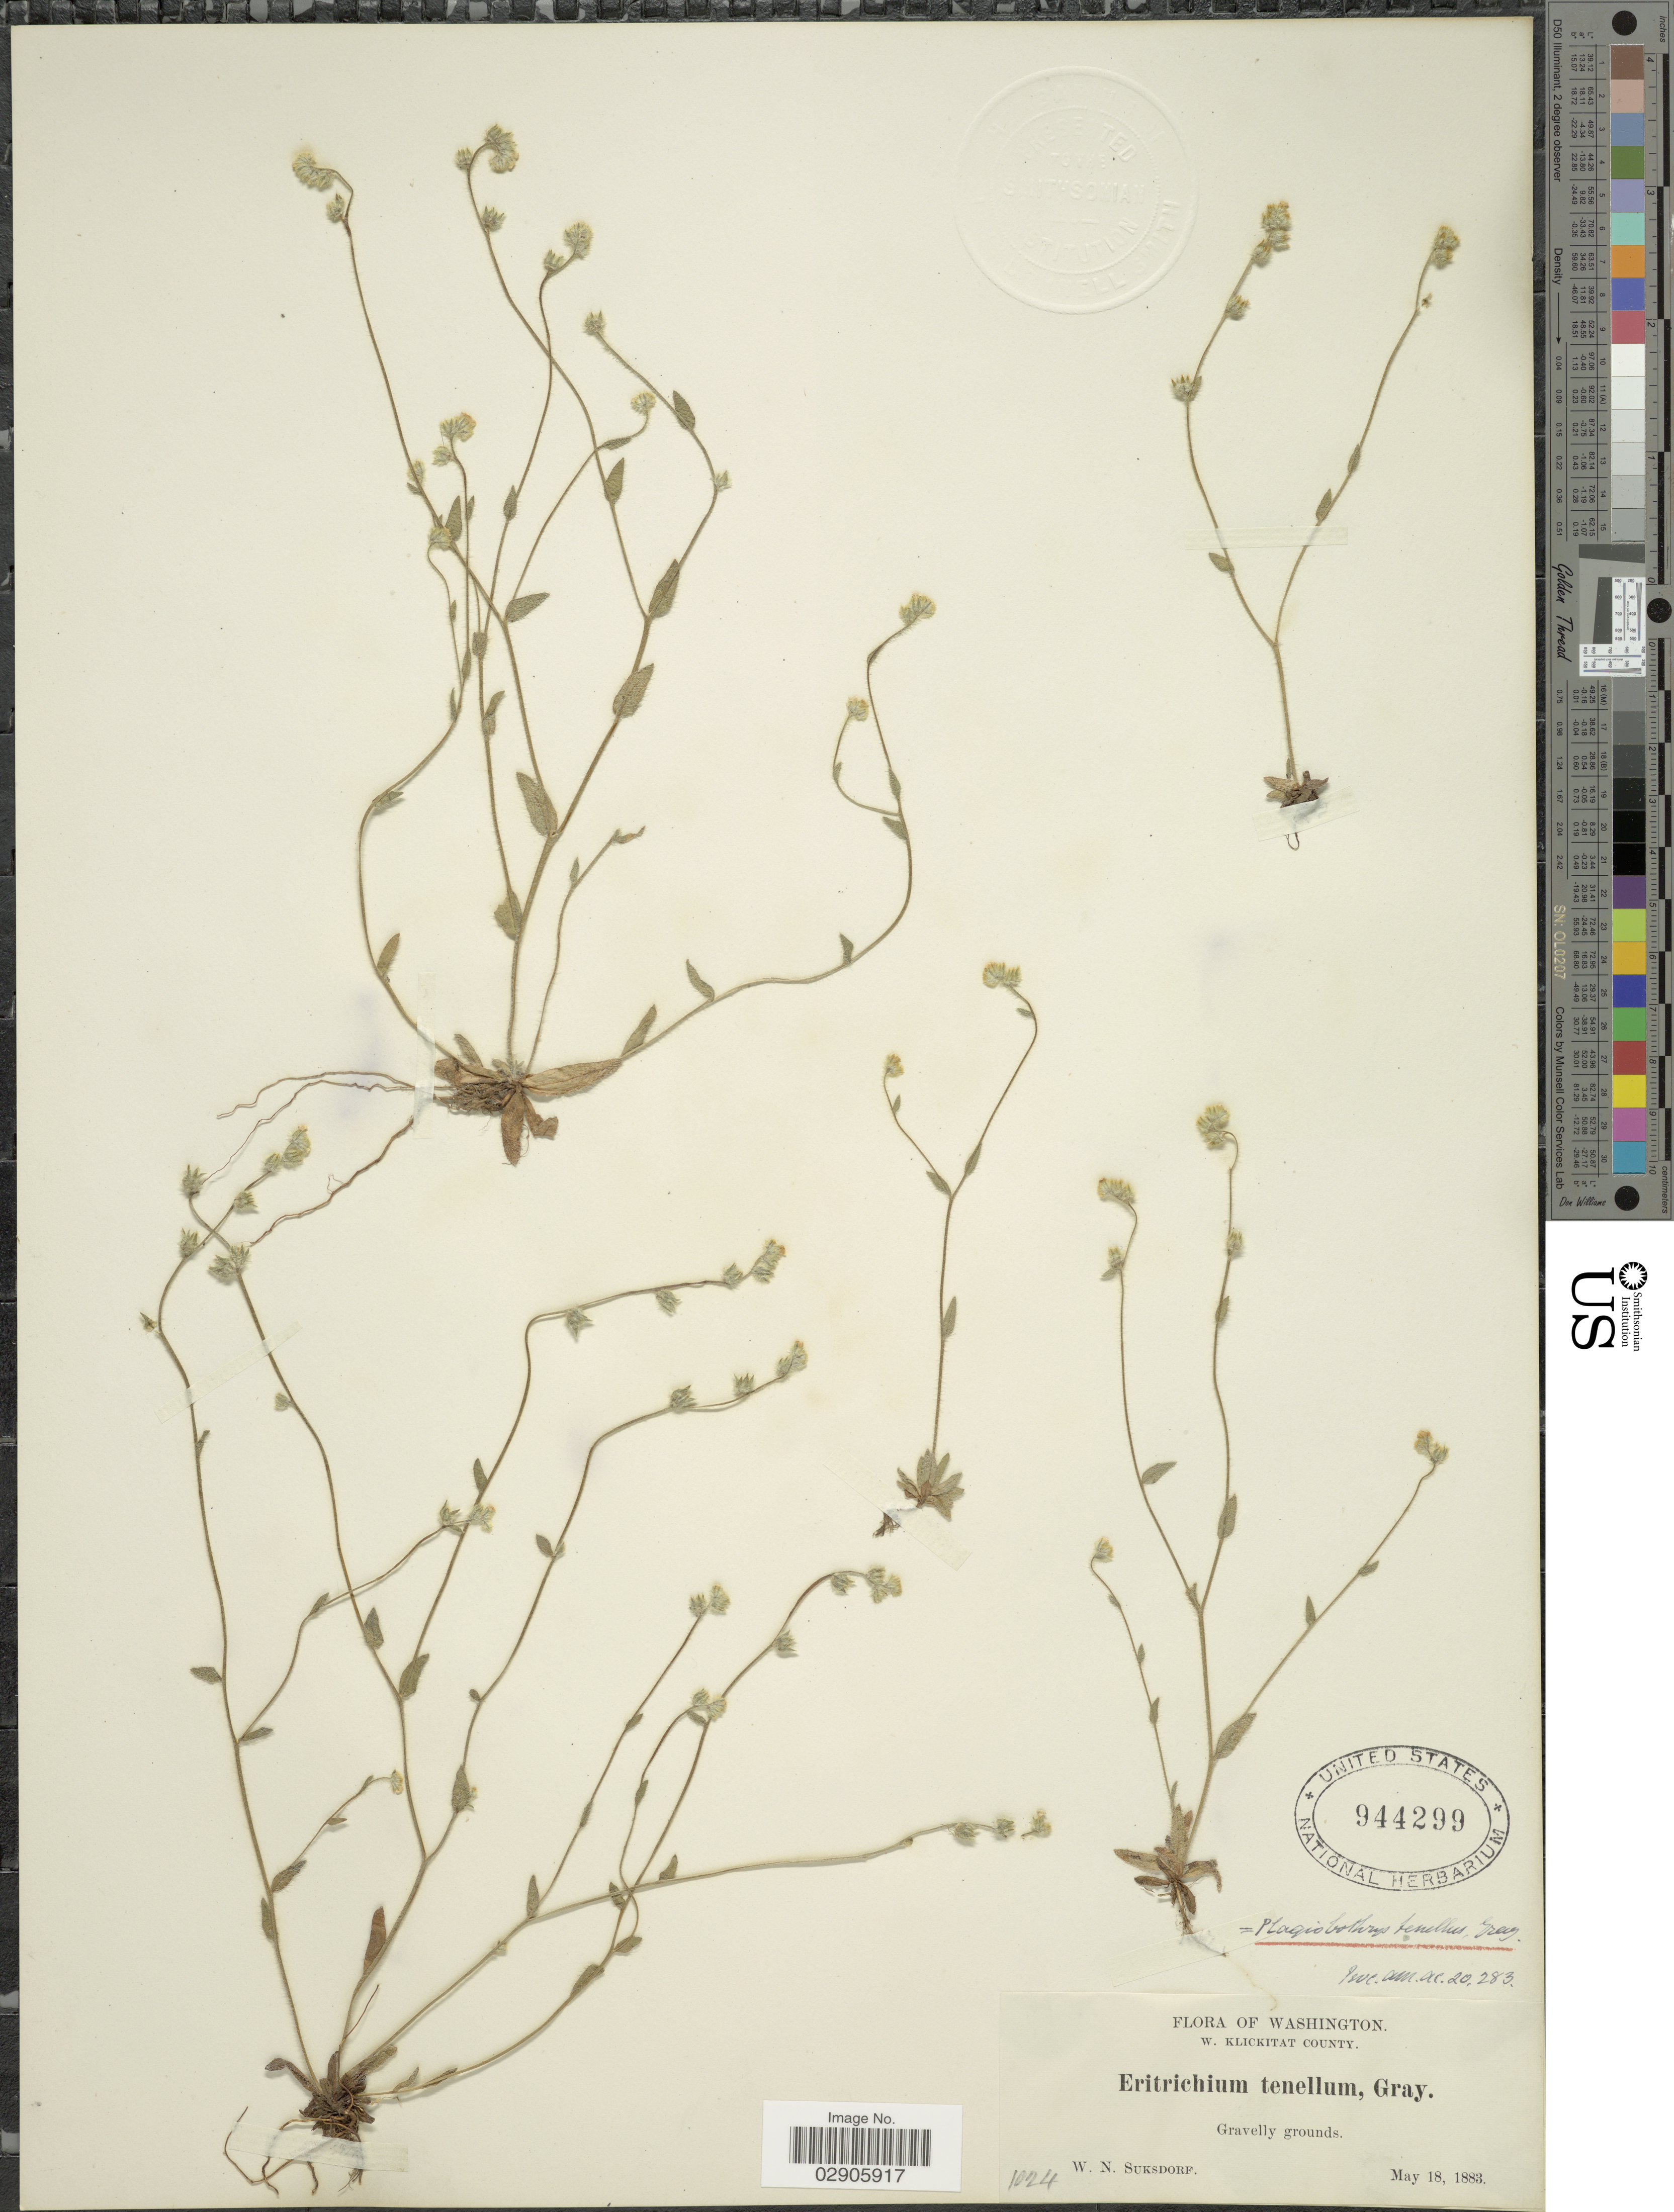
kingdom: Plantae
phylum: Tracheophyta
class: Magnoliopsida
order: Boraginales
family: Boraginaceae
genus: Plagiobothrys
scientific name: Plagiobothrys tenellus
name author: (Nutt.) A. Gray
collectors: W. N. Suksdorf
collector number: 1024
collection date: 1883-05-18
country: United States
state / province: Washington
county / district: Klickitat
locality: W. Klickitat County. Gravelly grounds.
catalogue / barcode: US 944299